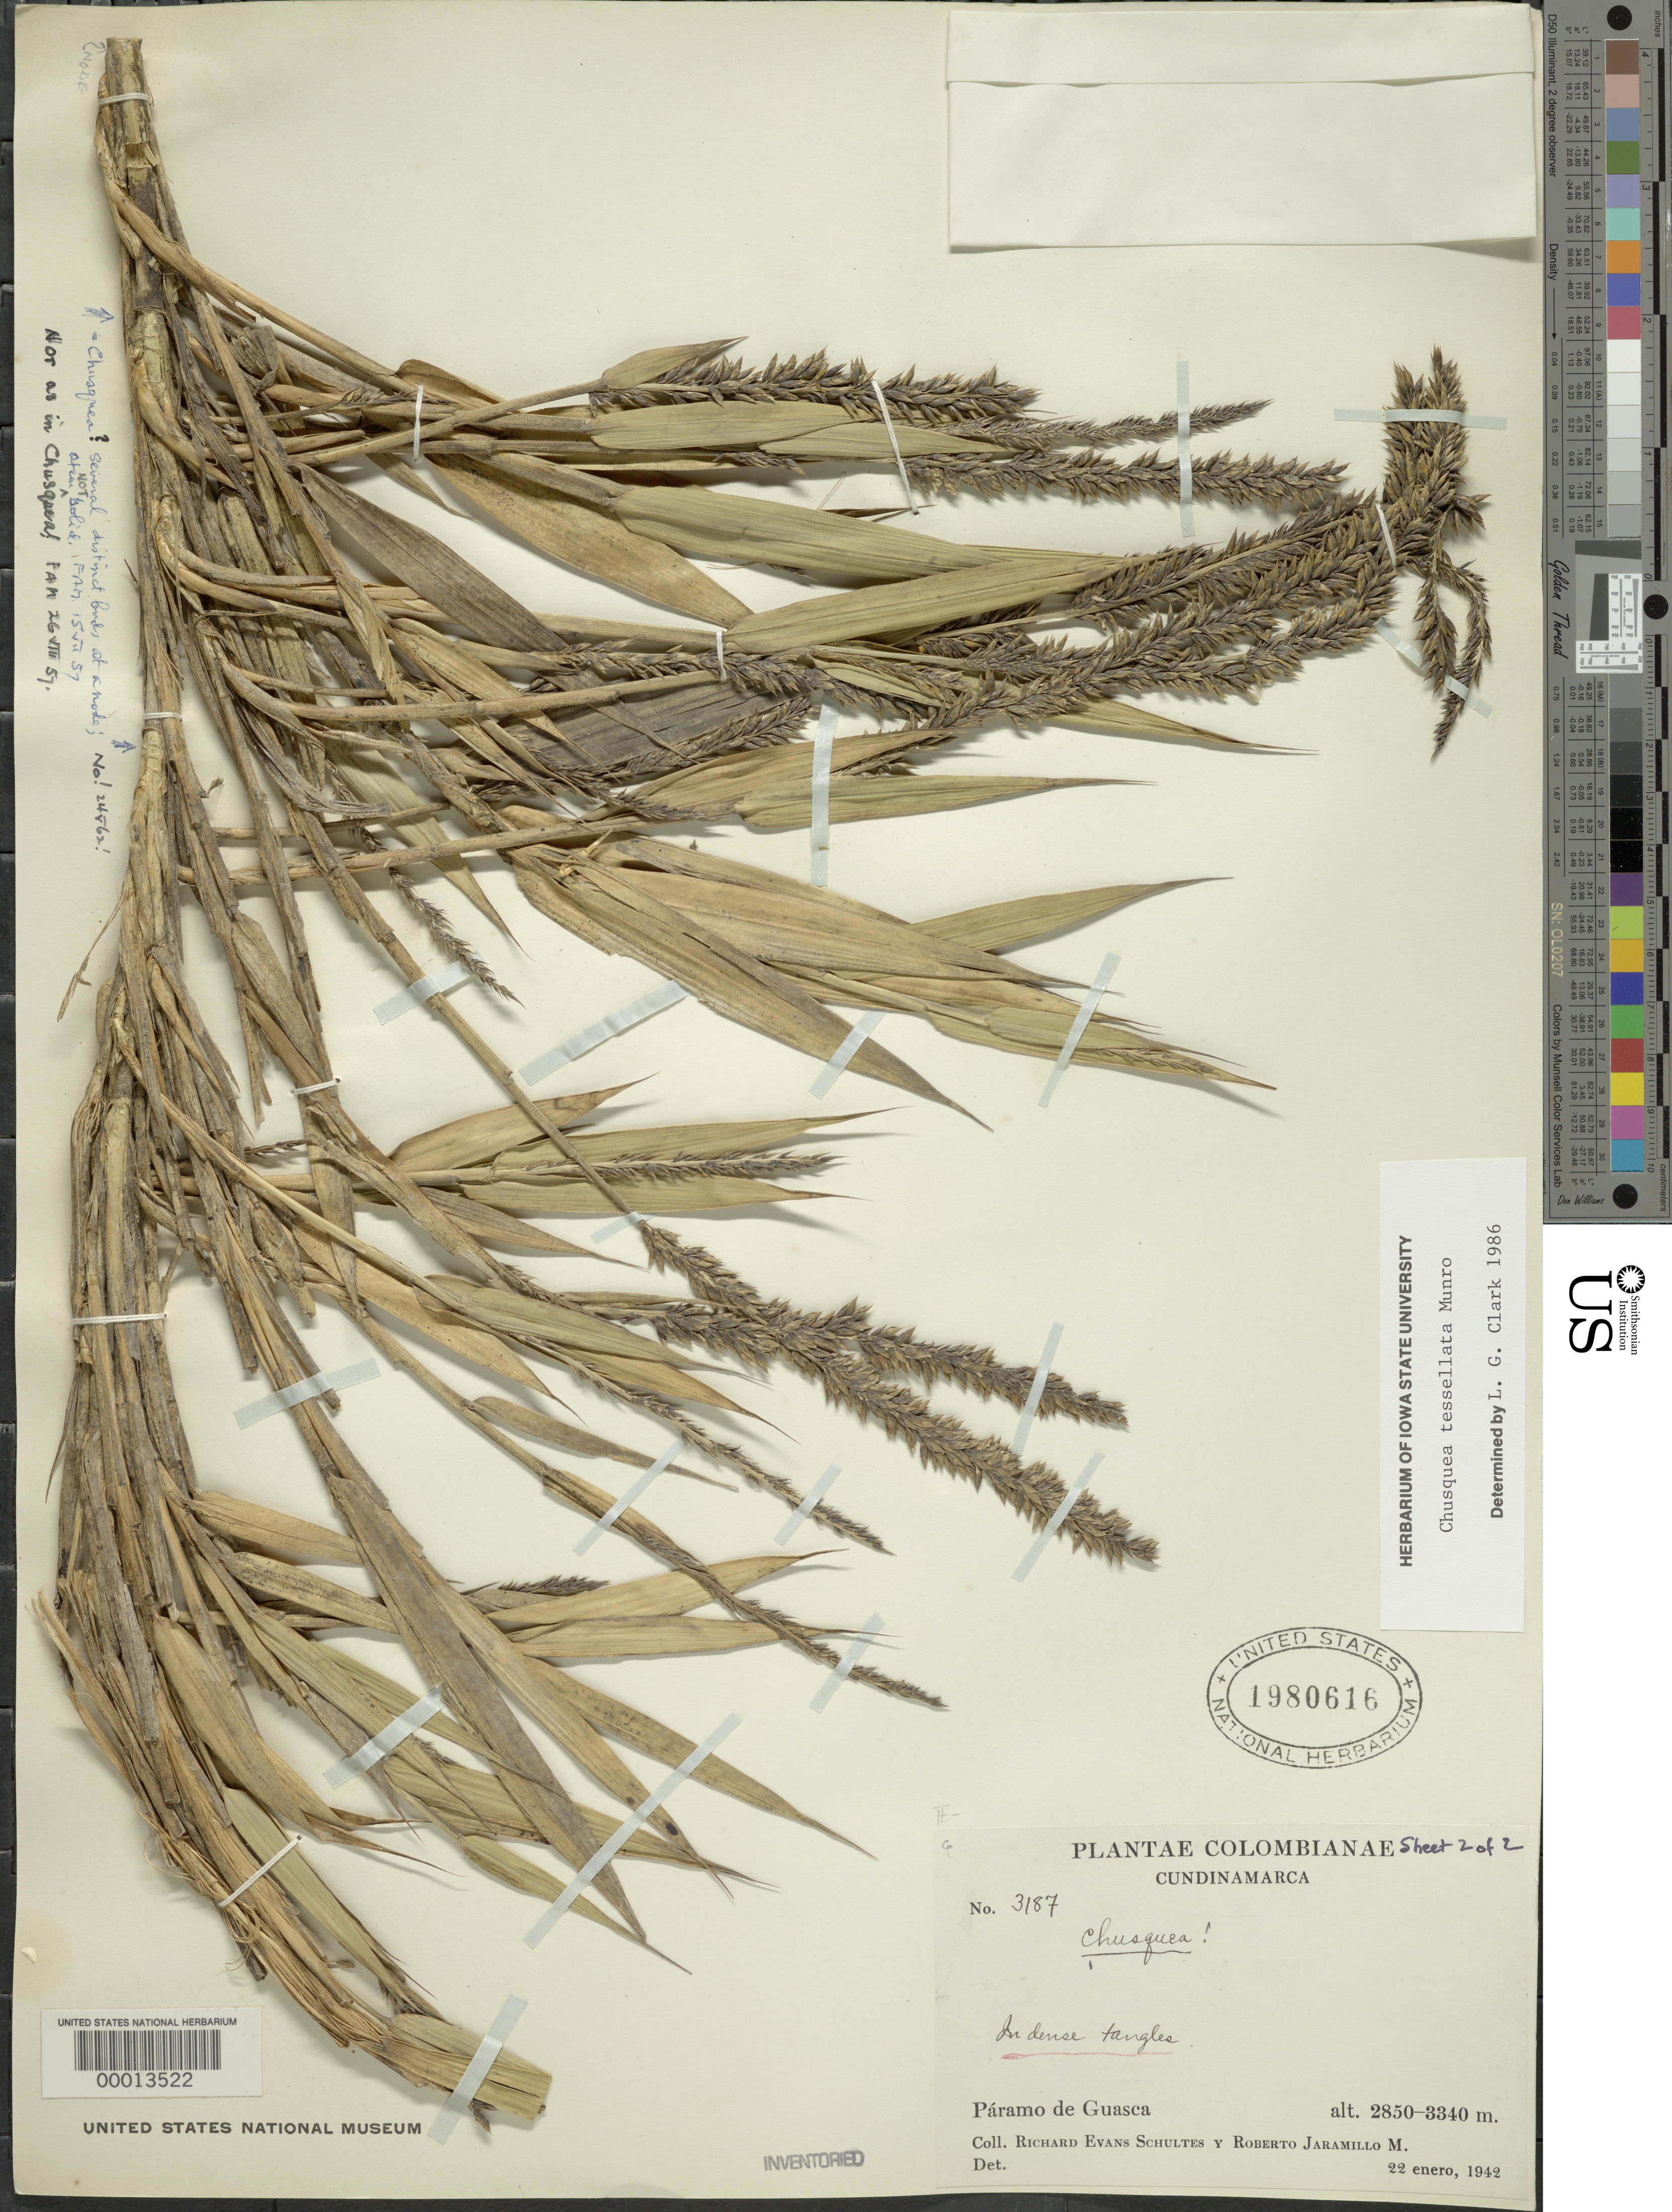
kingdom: Plantae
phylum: Tracheophyta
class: Liliopsida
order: Poales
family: Poaceae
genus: Chusquea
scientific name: Chusquea tessellata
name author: Munro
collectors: R. E. Schultes & R. Jaramillo M.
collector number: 3187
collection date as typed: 22 Jan 1942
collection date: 1942-01-22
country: Colombia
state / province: Cundinamarca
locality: Paramo de Guasca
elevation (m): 2850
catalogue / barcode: US 1980616